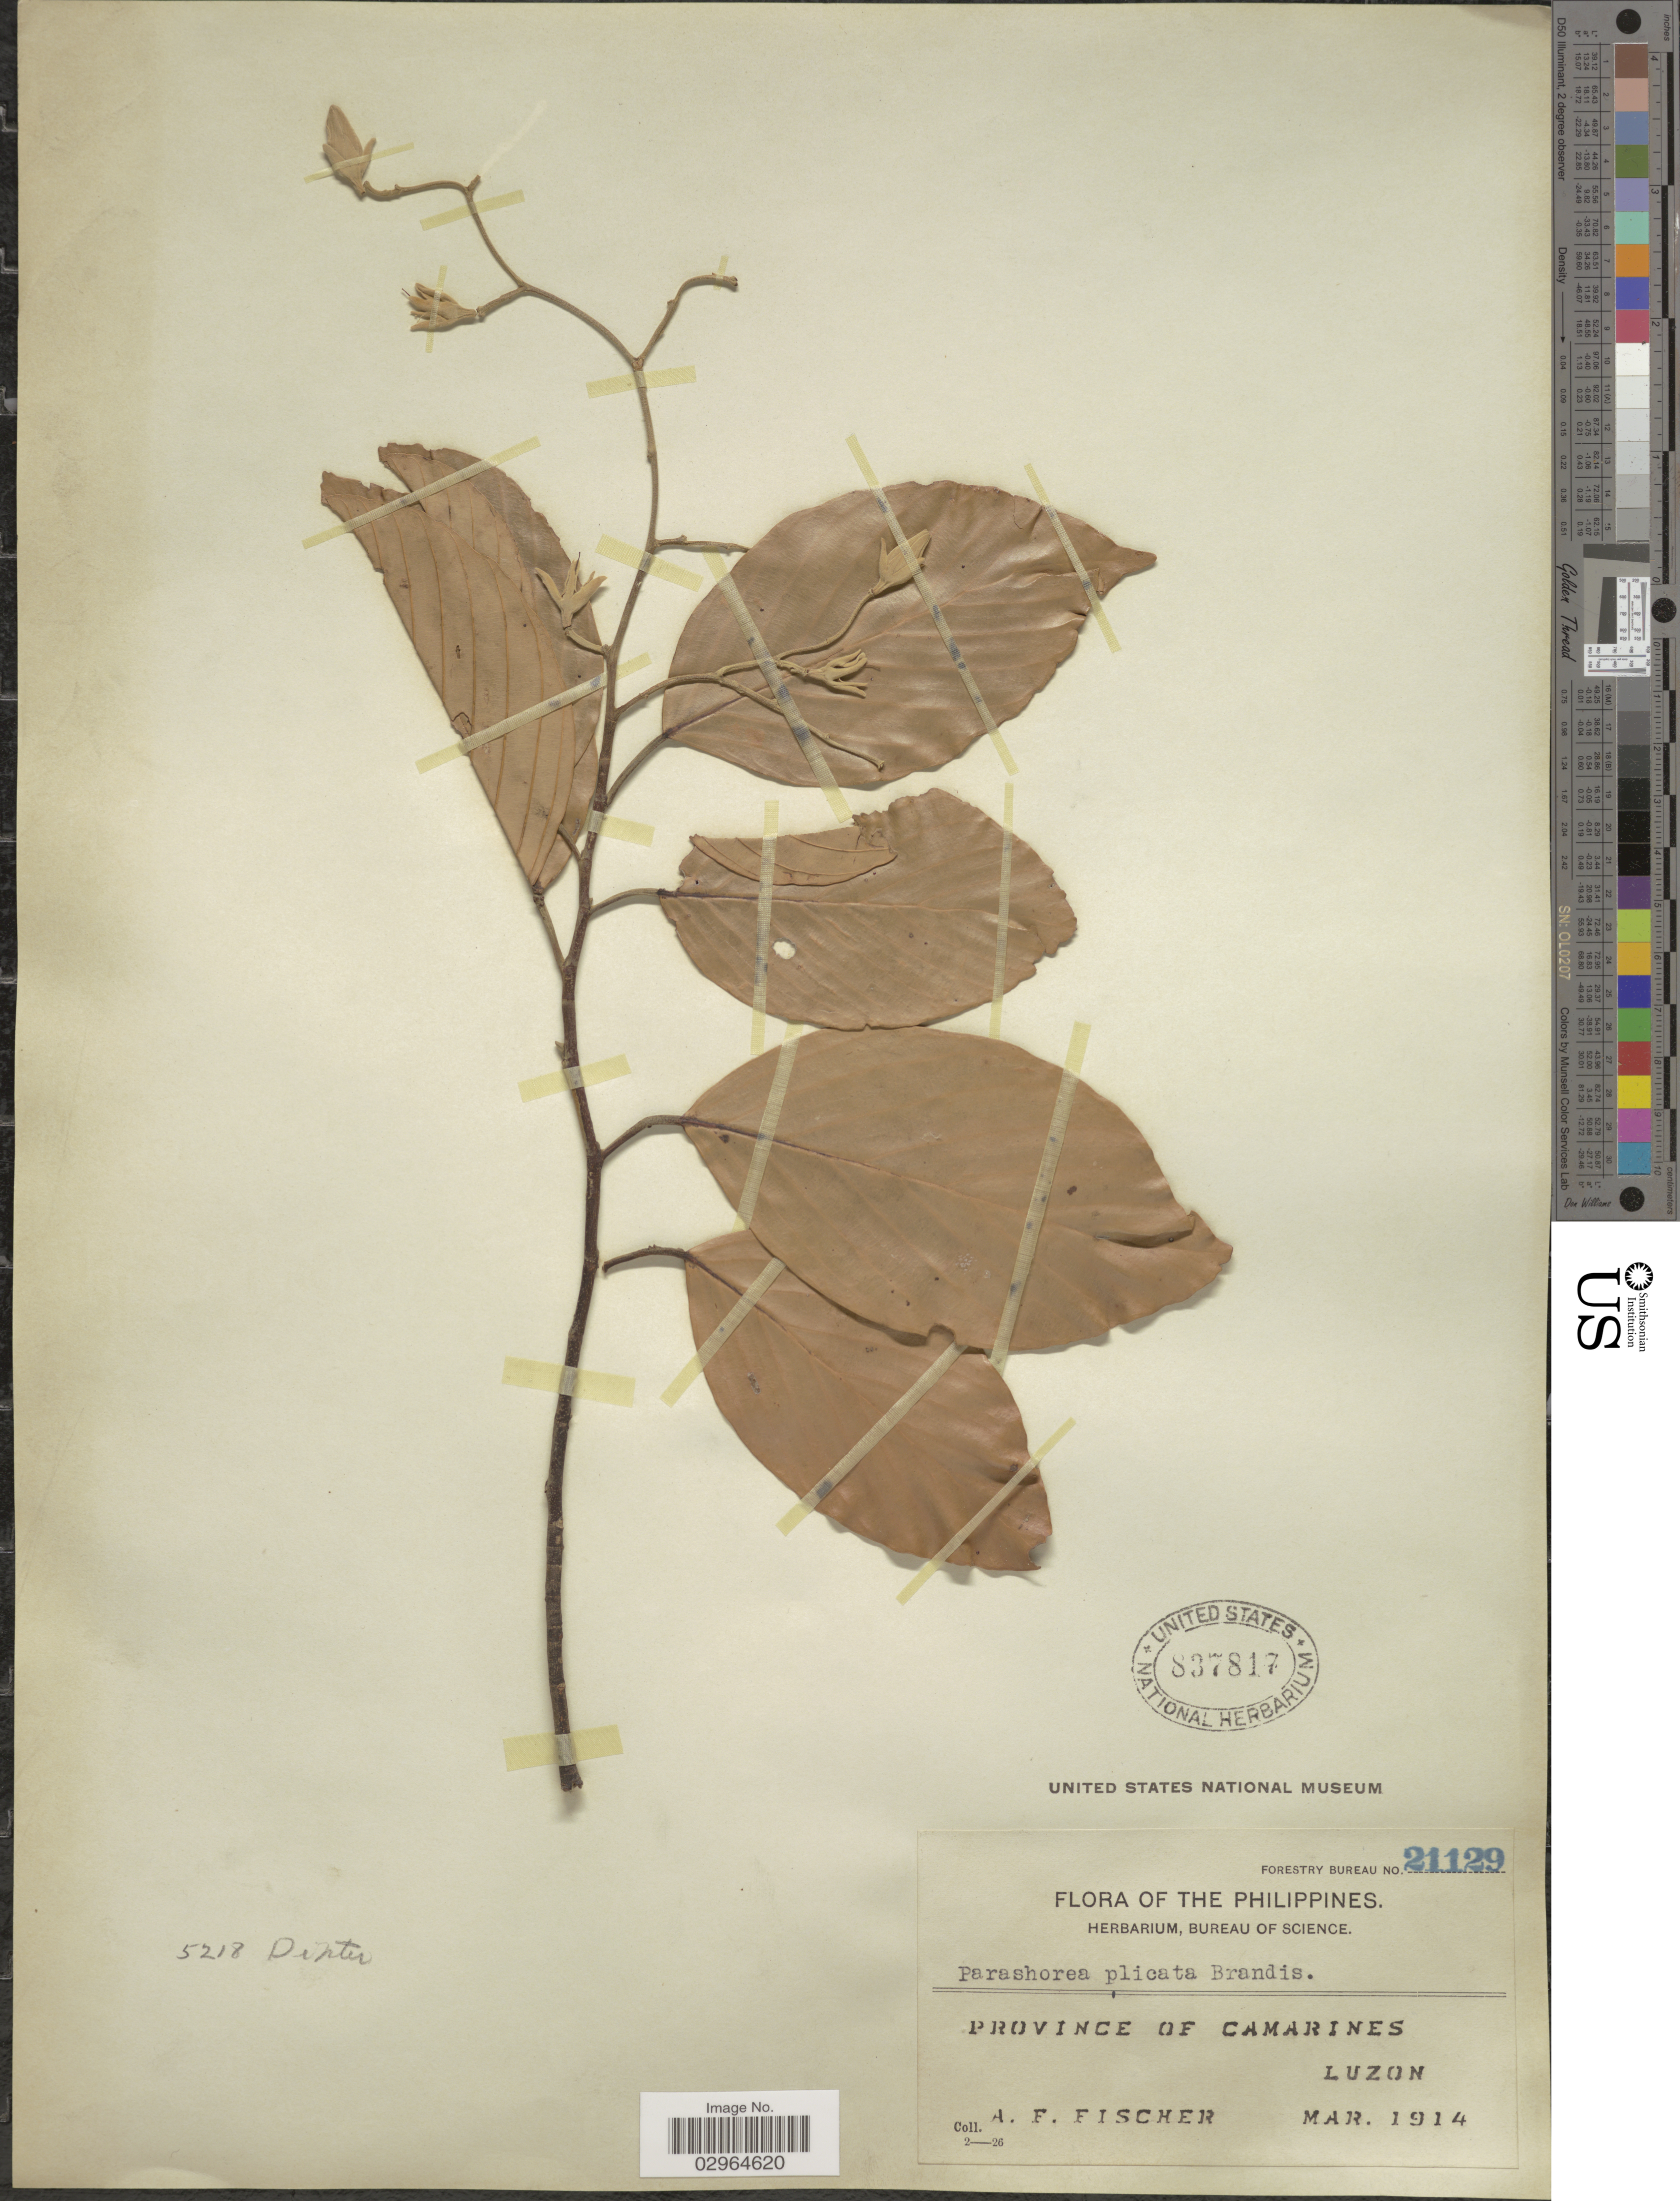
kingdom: Plantae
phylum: Tracheophyta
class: Magnoliopsida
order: Malvales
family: Dipterocarpaceae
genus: Parashorea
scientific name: Parashorea plicata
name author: Brandis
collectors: A. F. Fischer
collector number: Forestry Bureau 21129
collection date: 1914-03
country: Philippines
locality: Province of Camarines. Luzon.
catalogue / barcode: US 837817